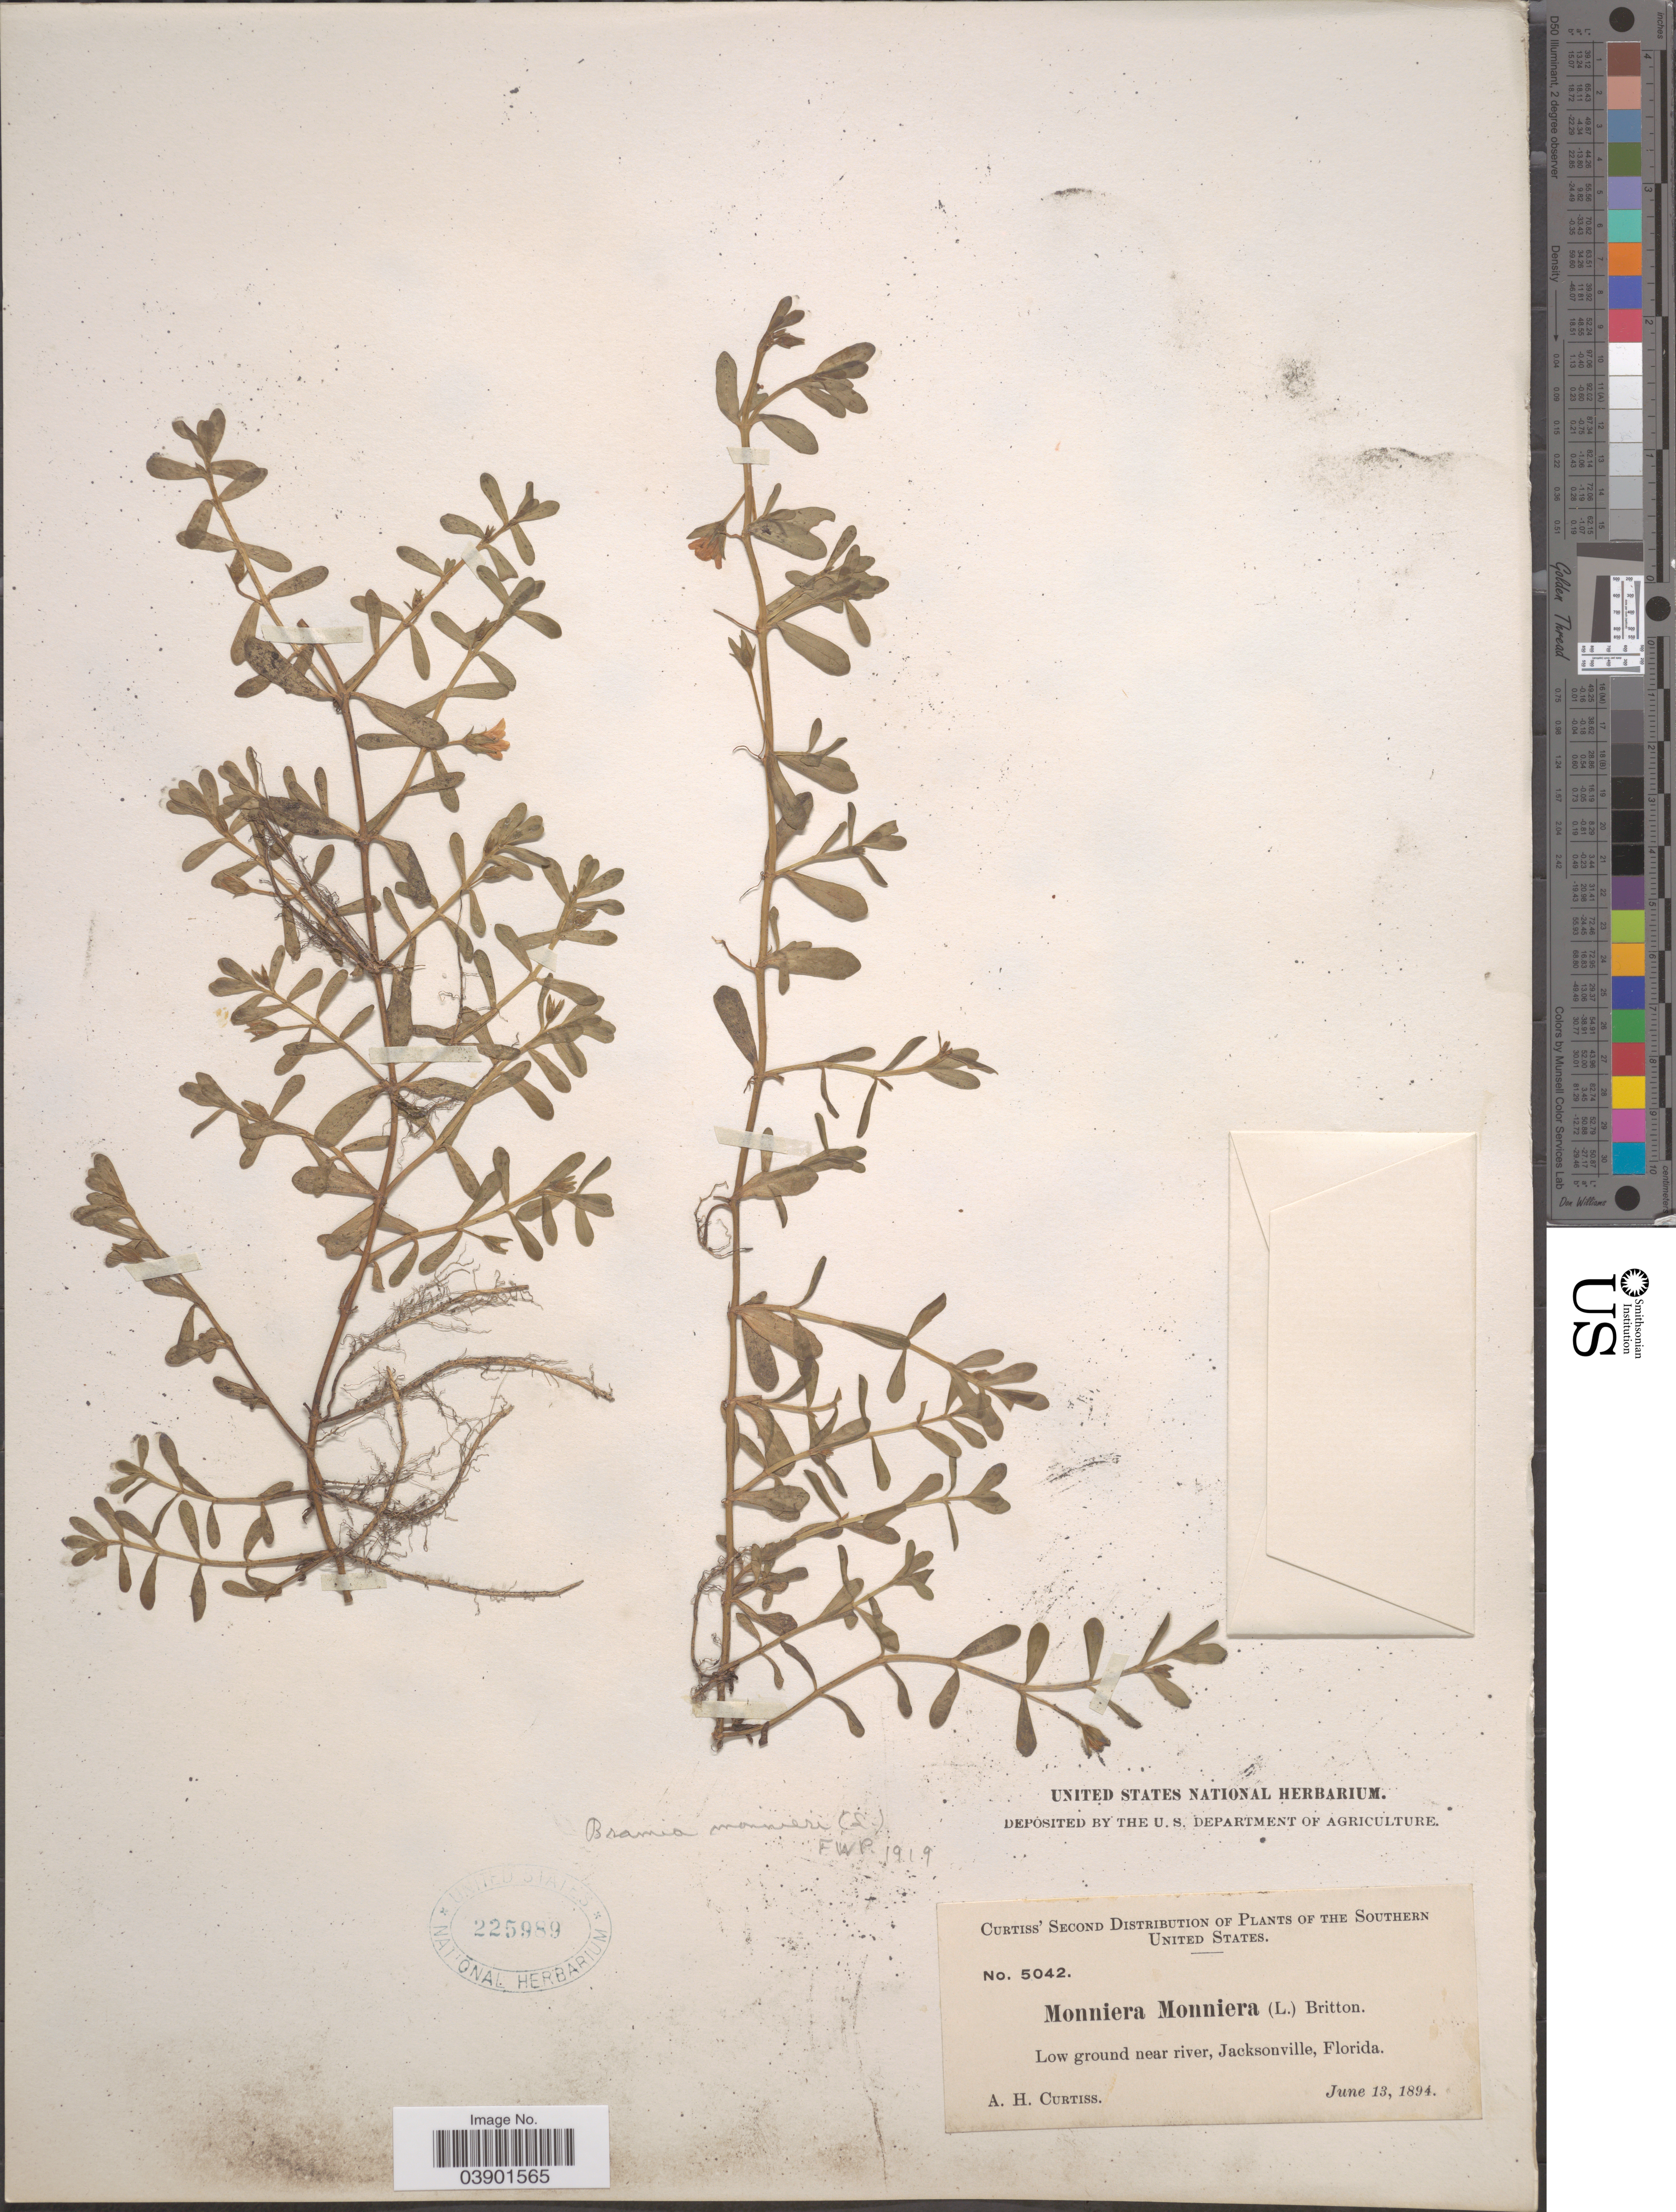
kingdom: Plantae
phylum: Tracheophyta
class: Magnoliopsida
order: Lamiales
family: Plantaginaceae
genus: Bacopa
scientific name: Bacopa monnieri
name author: (L.) Pennell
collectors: A. H. Curtiss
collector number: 5042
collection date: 1894-06-13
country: United States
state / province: Florida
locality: The Southern United States. Low ground near river, Jacksonville.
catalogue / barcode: US 225989